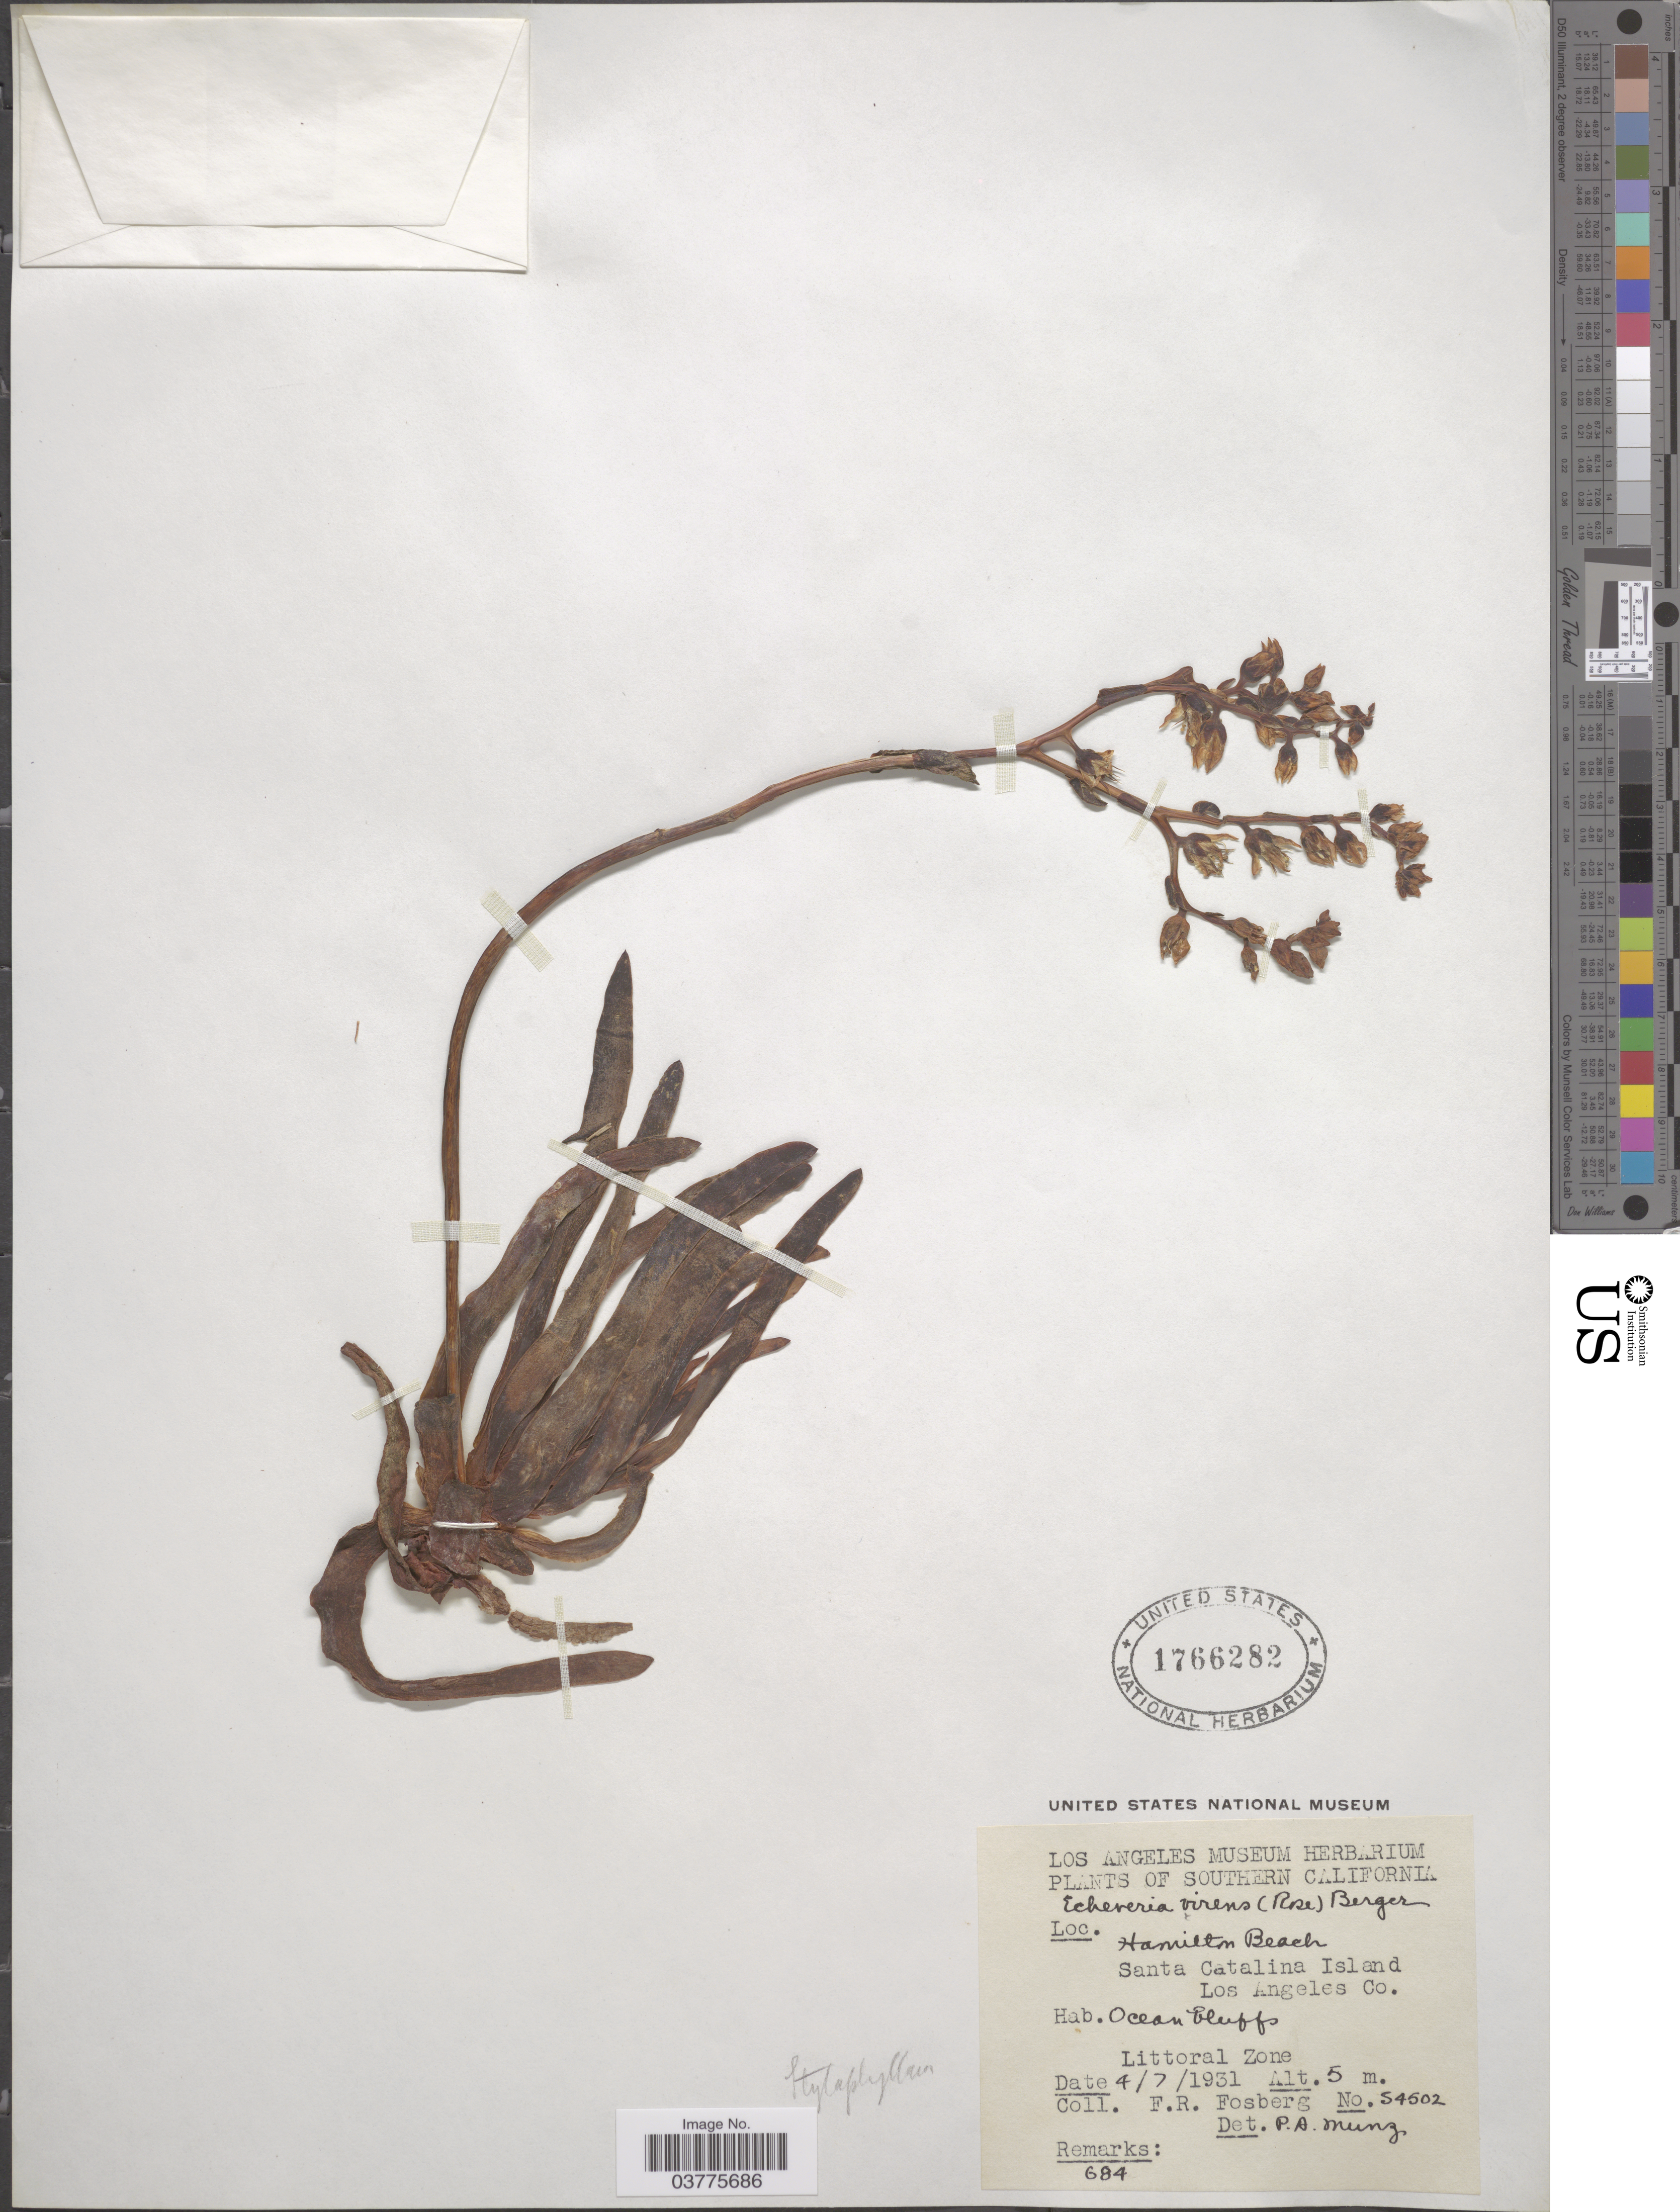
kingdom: Plantae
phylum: Tracheophyta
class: Magnoliopsida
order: Saxifragales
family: Crassulaceae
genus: Dudleya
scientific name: Dudleya virens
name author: (Rose) Moran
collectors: F. R. Fosberg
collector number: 54502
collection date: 1931-04-07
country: United States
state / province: California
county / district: Los Angeles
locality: Southern California. Hamilton Beach. Santa Catalina Island. Los Angeles Co. Littoral Zone.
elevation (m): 5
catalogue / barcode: US 1766282